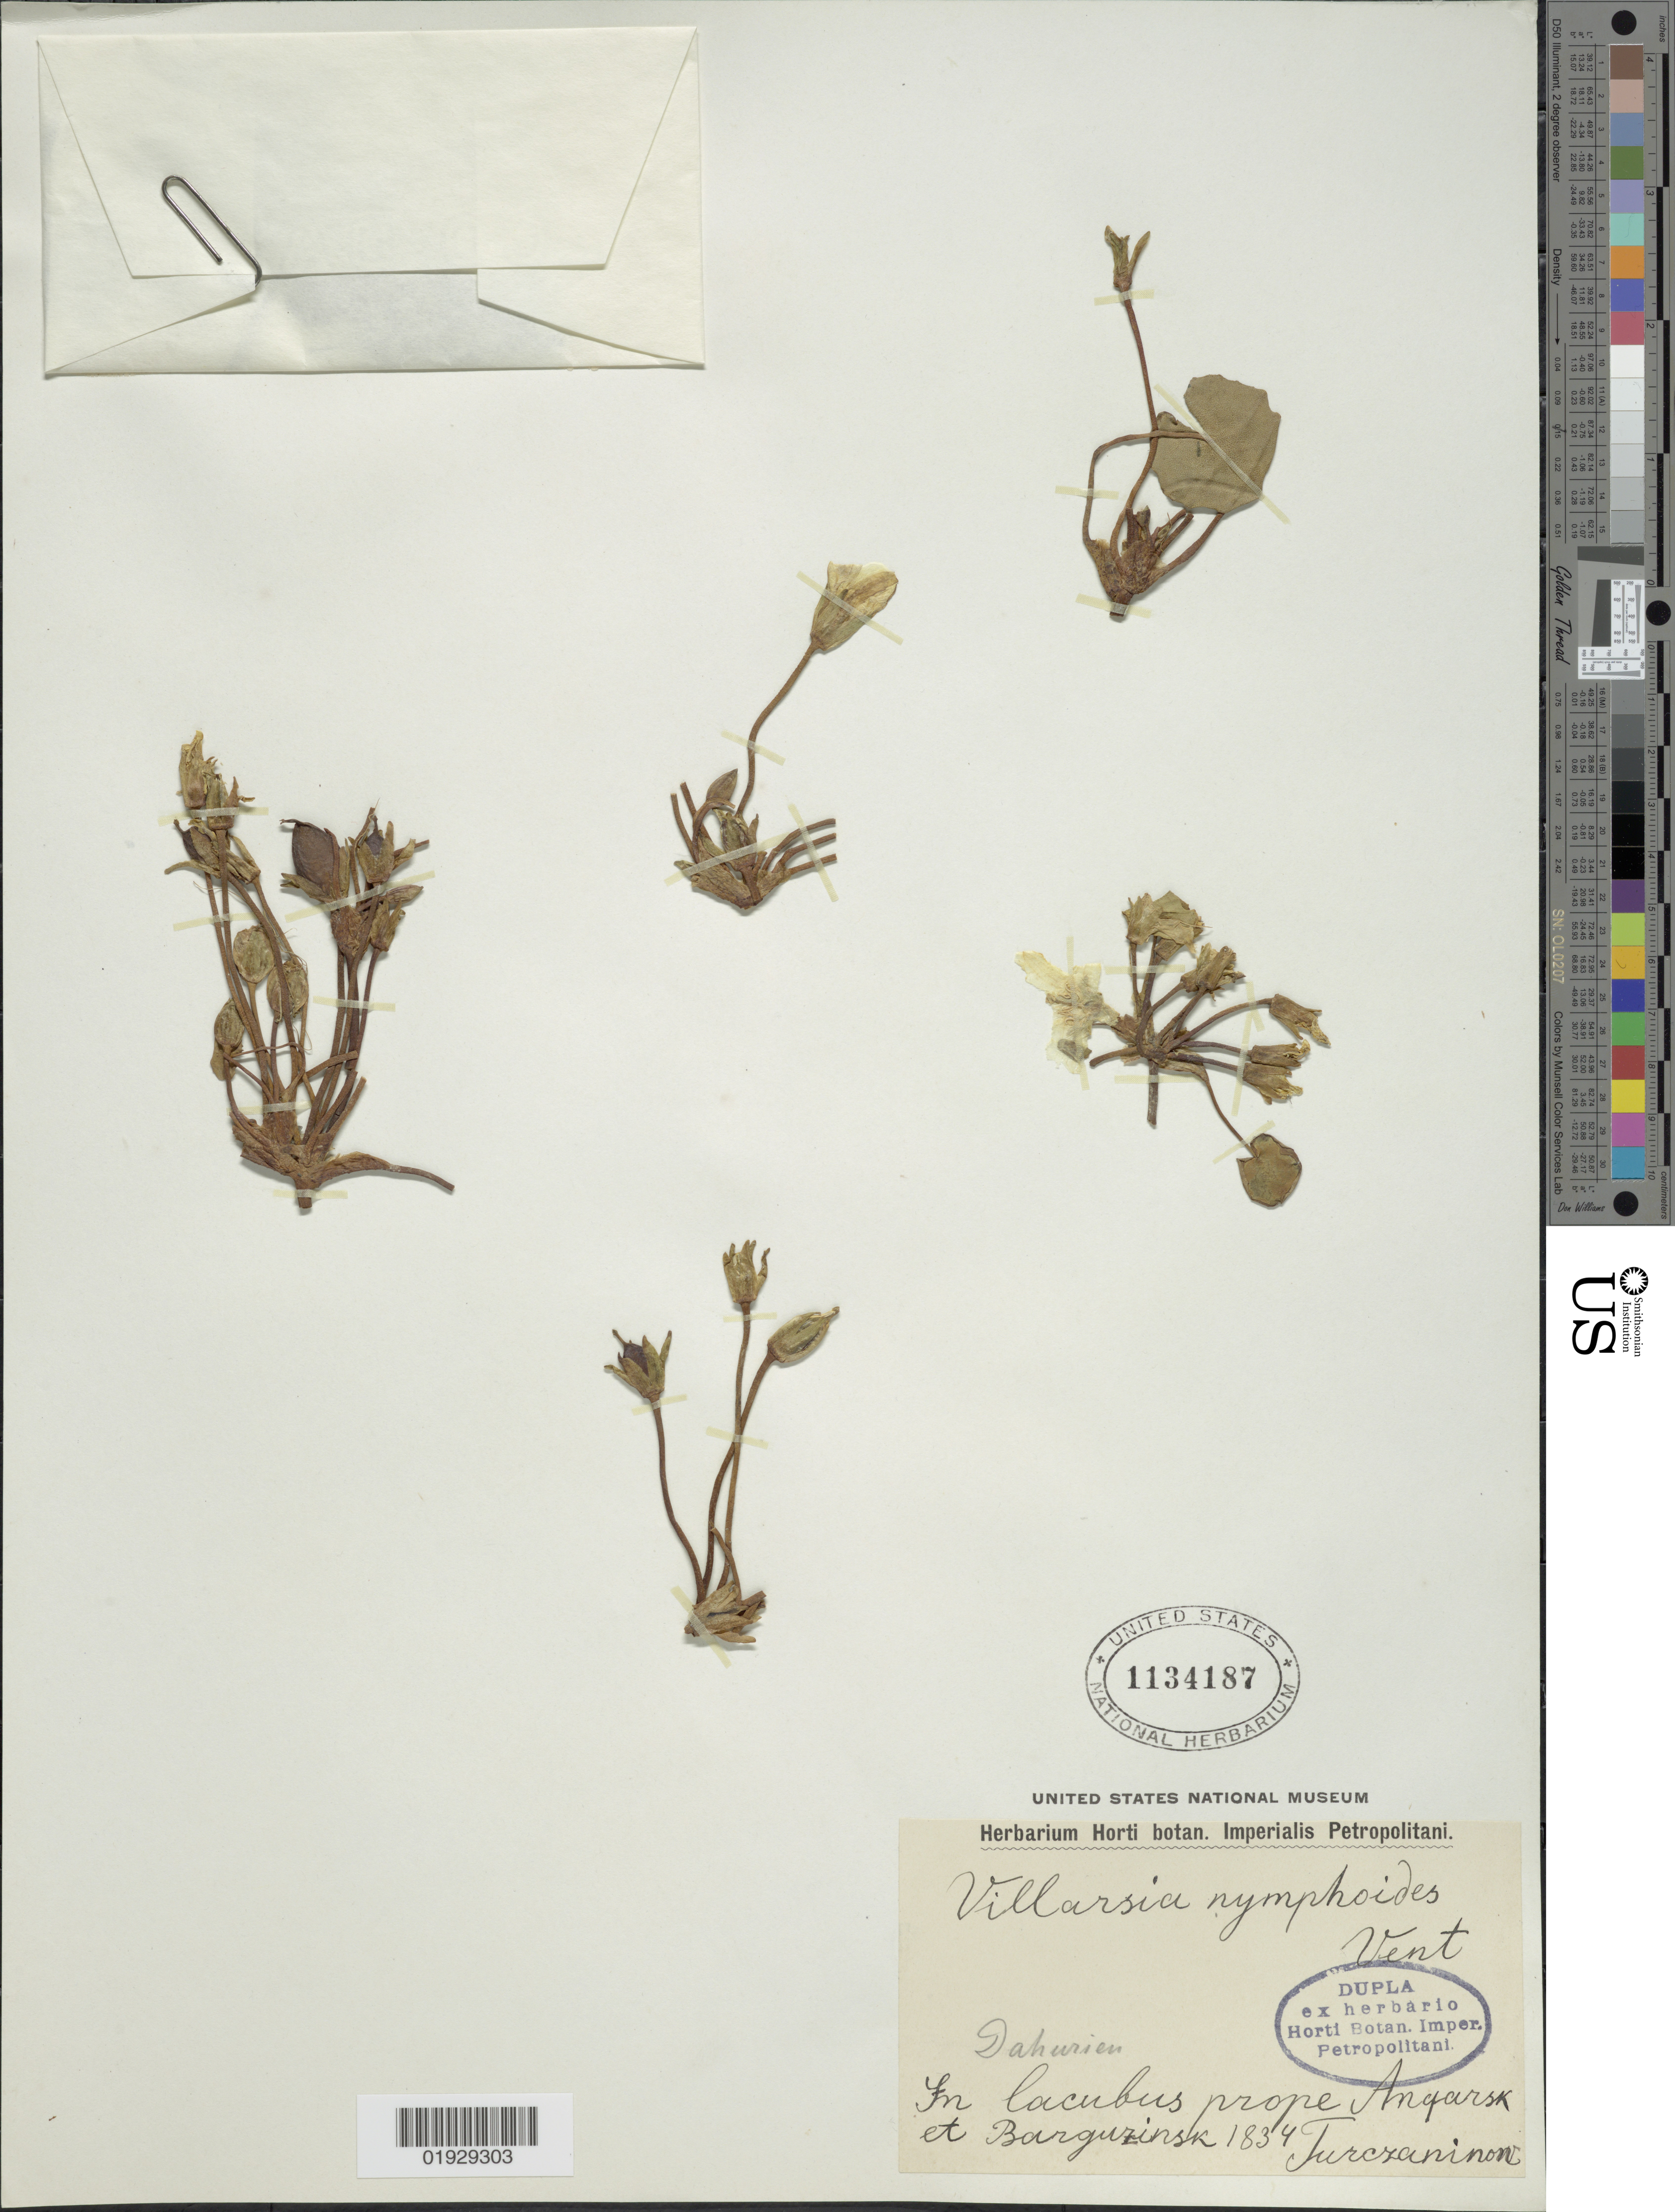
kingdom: Plantae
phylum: Tracheophyta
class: Magnoliopsida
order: Asterales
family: Menyanthaceae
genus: Nymphoides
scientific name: Nymphoides peltata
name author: (J.F. Gmel.) Britton & Rendle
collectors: Turczaninow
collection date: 1834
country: Russian Federation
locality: Dahurien. In lacubus prope Anqarsk et Barguzinsk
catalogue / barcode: US 1134187